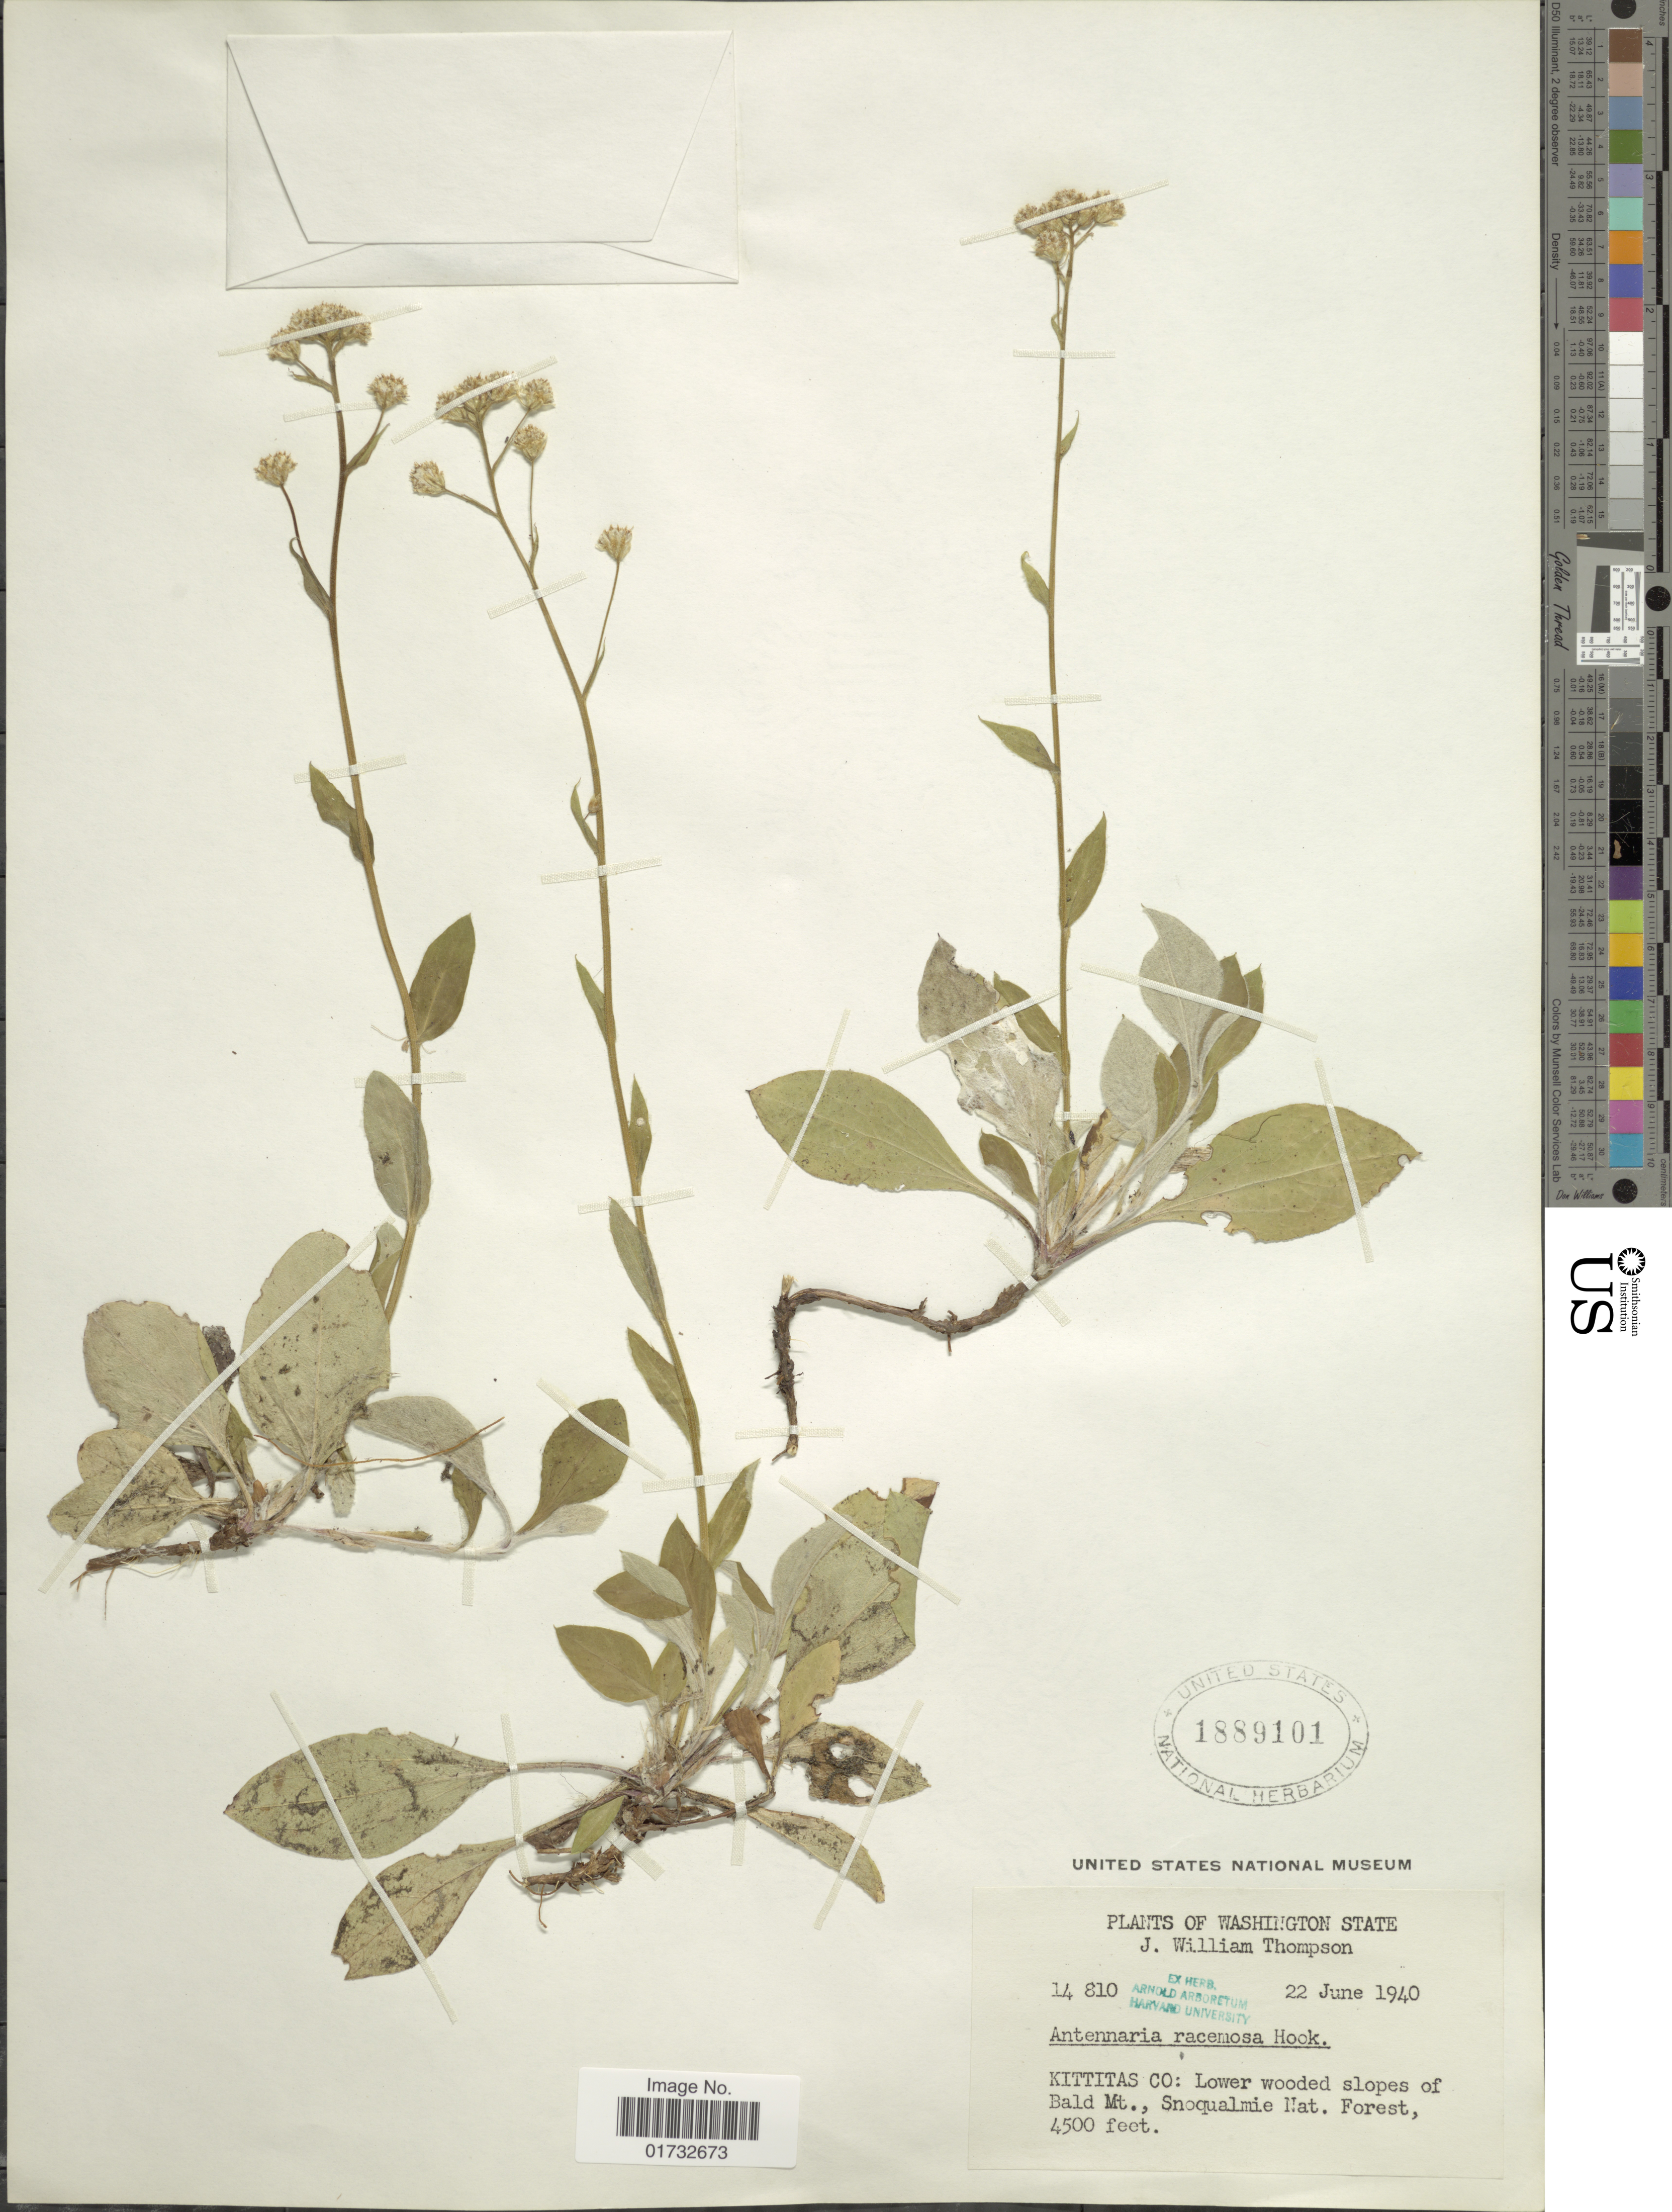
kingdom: Plantae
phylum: Tracheophyta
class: Magnoliopsida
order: Asterales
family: Asteraceae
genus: Antennaria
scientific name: Antennaria racemosa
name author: Hook.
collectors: J. W. Thompson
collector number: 14810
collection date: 1940-06-22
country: United States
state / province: Washington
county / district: Kittitas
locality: Kittitas Co: Bald Mt., Snoqualmie Nat. Forest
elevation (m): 1372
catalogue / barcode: US 1889101